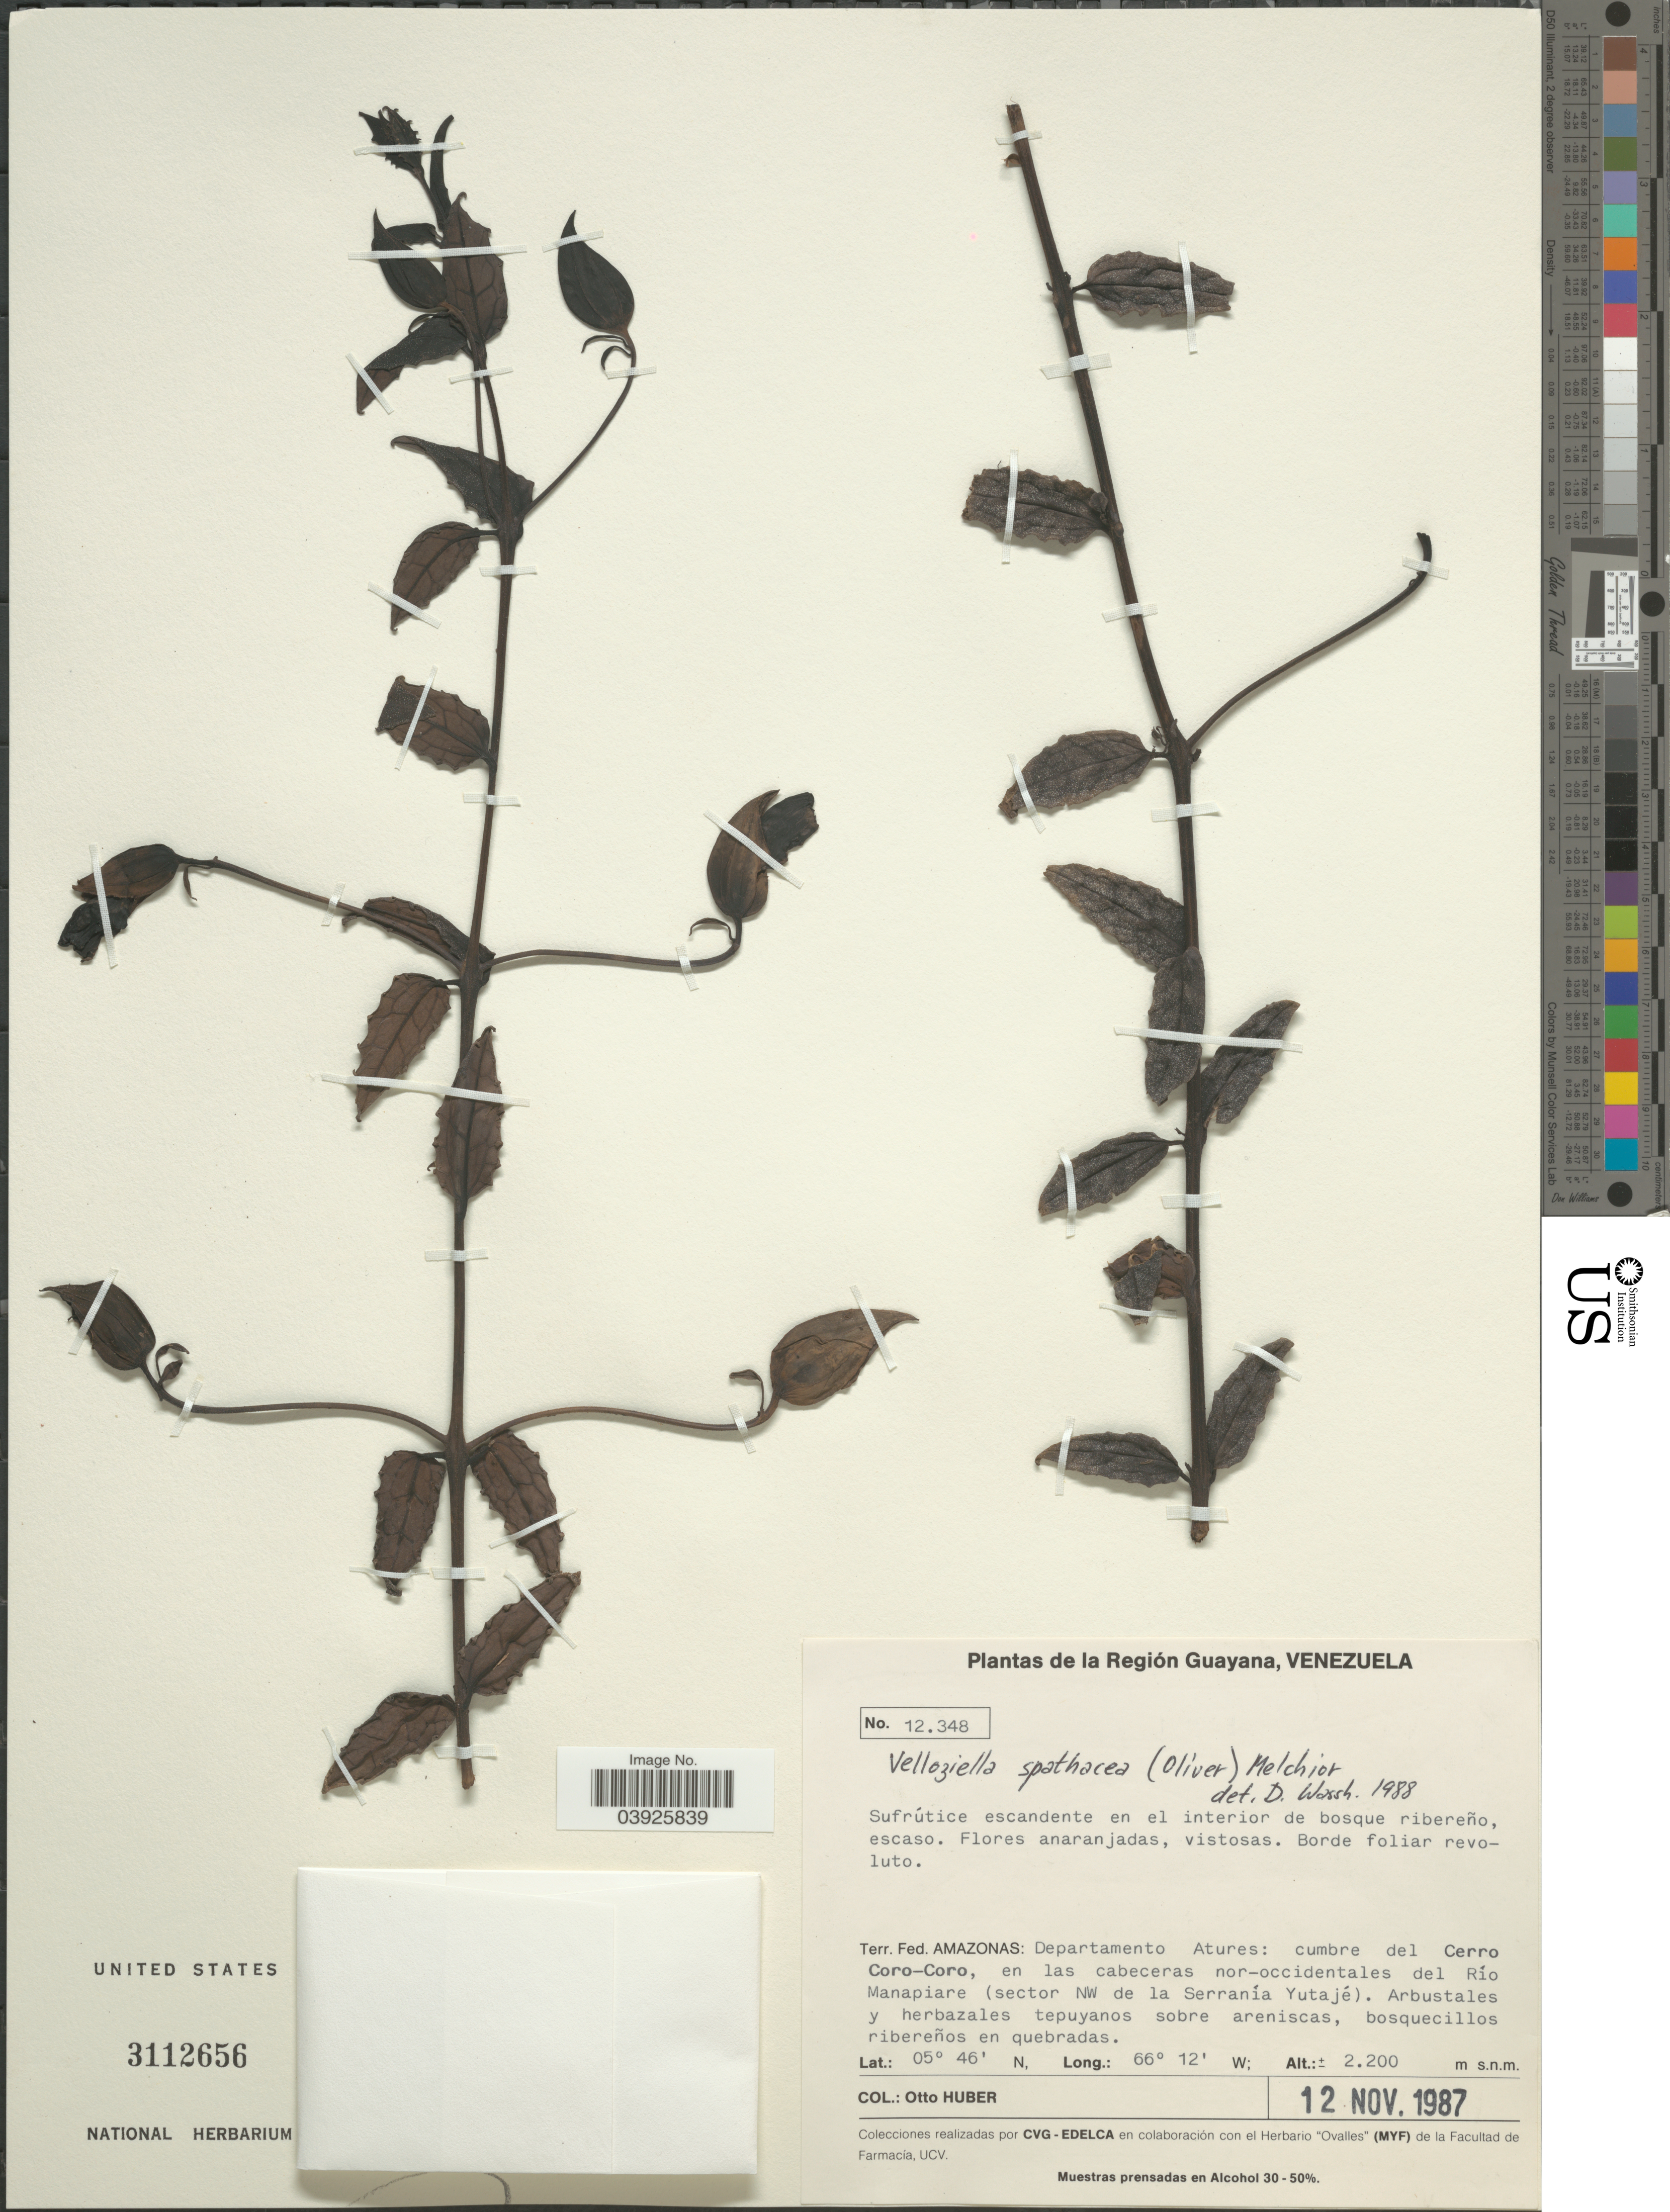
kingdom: Plantae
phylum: Tracheophyta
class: Magnoliopsida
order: Lamiales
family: Orobanchaceae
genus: Vellosiella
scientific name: Vellosiella spathacea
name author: (Oliv.) Melch.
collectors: O. Huber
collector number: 12348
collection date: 1987-11-12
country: Venezuela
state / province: Amazonas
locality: Región Guayana. Terr. Fed. Amazonas: Departamento Atures: cumbre del Cerro Coro-Coro, en las cabeceras nor-occidentales del Río Manapiare (sector NW de la Serranía Yutajé).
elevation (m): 2200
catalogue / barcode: US 3112656